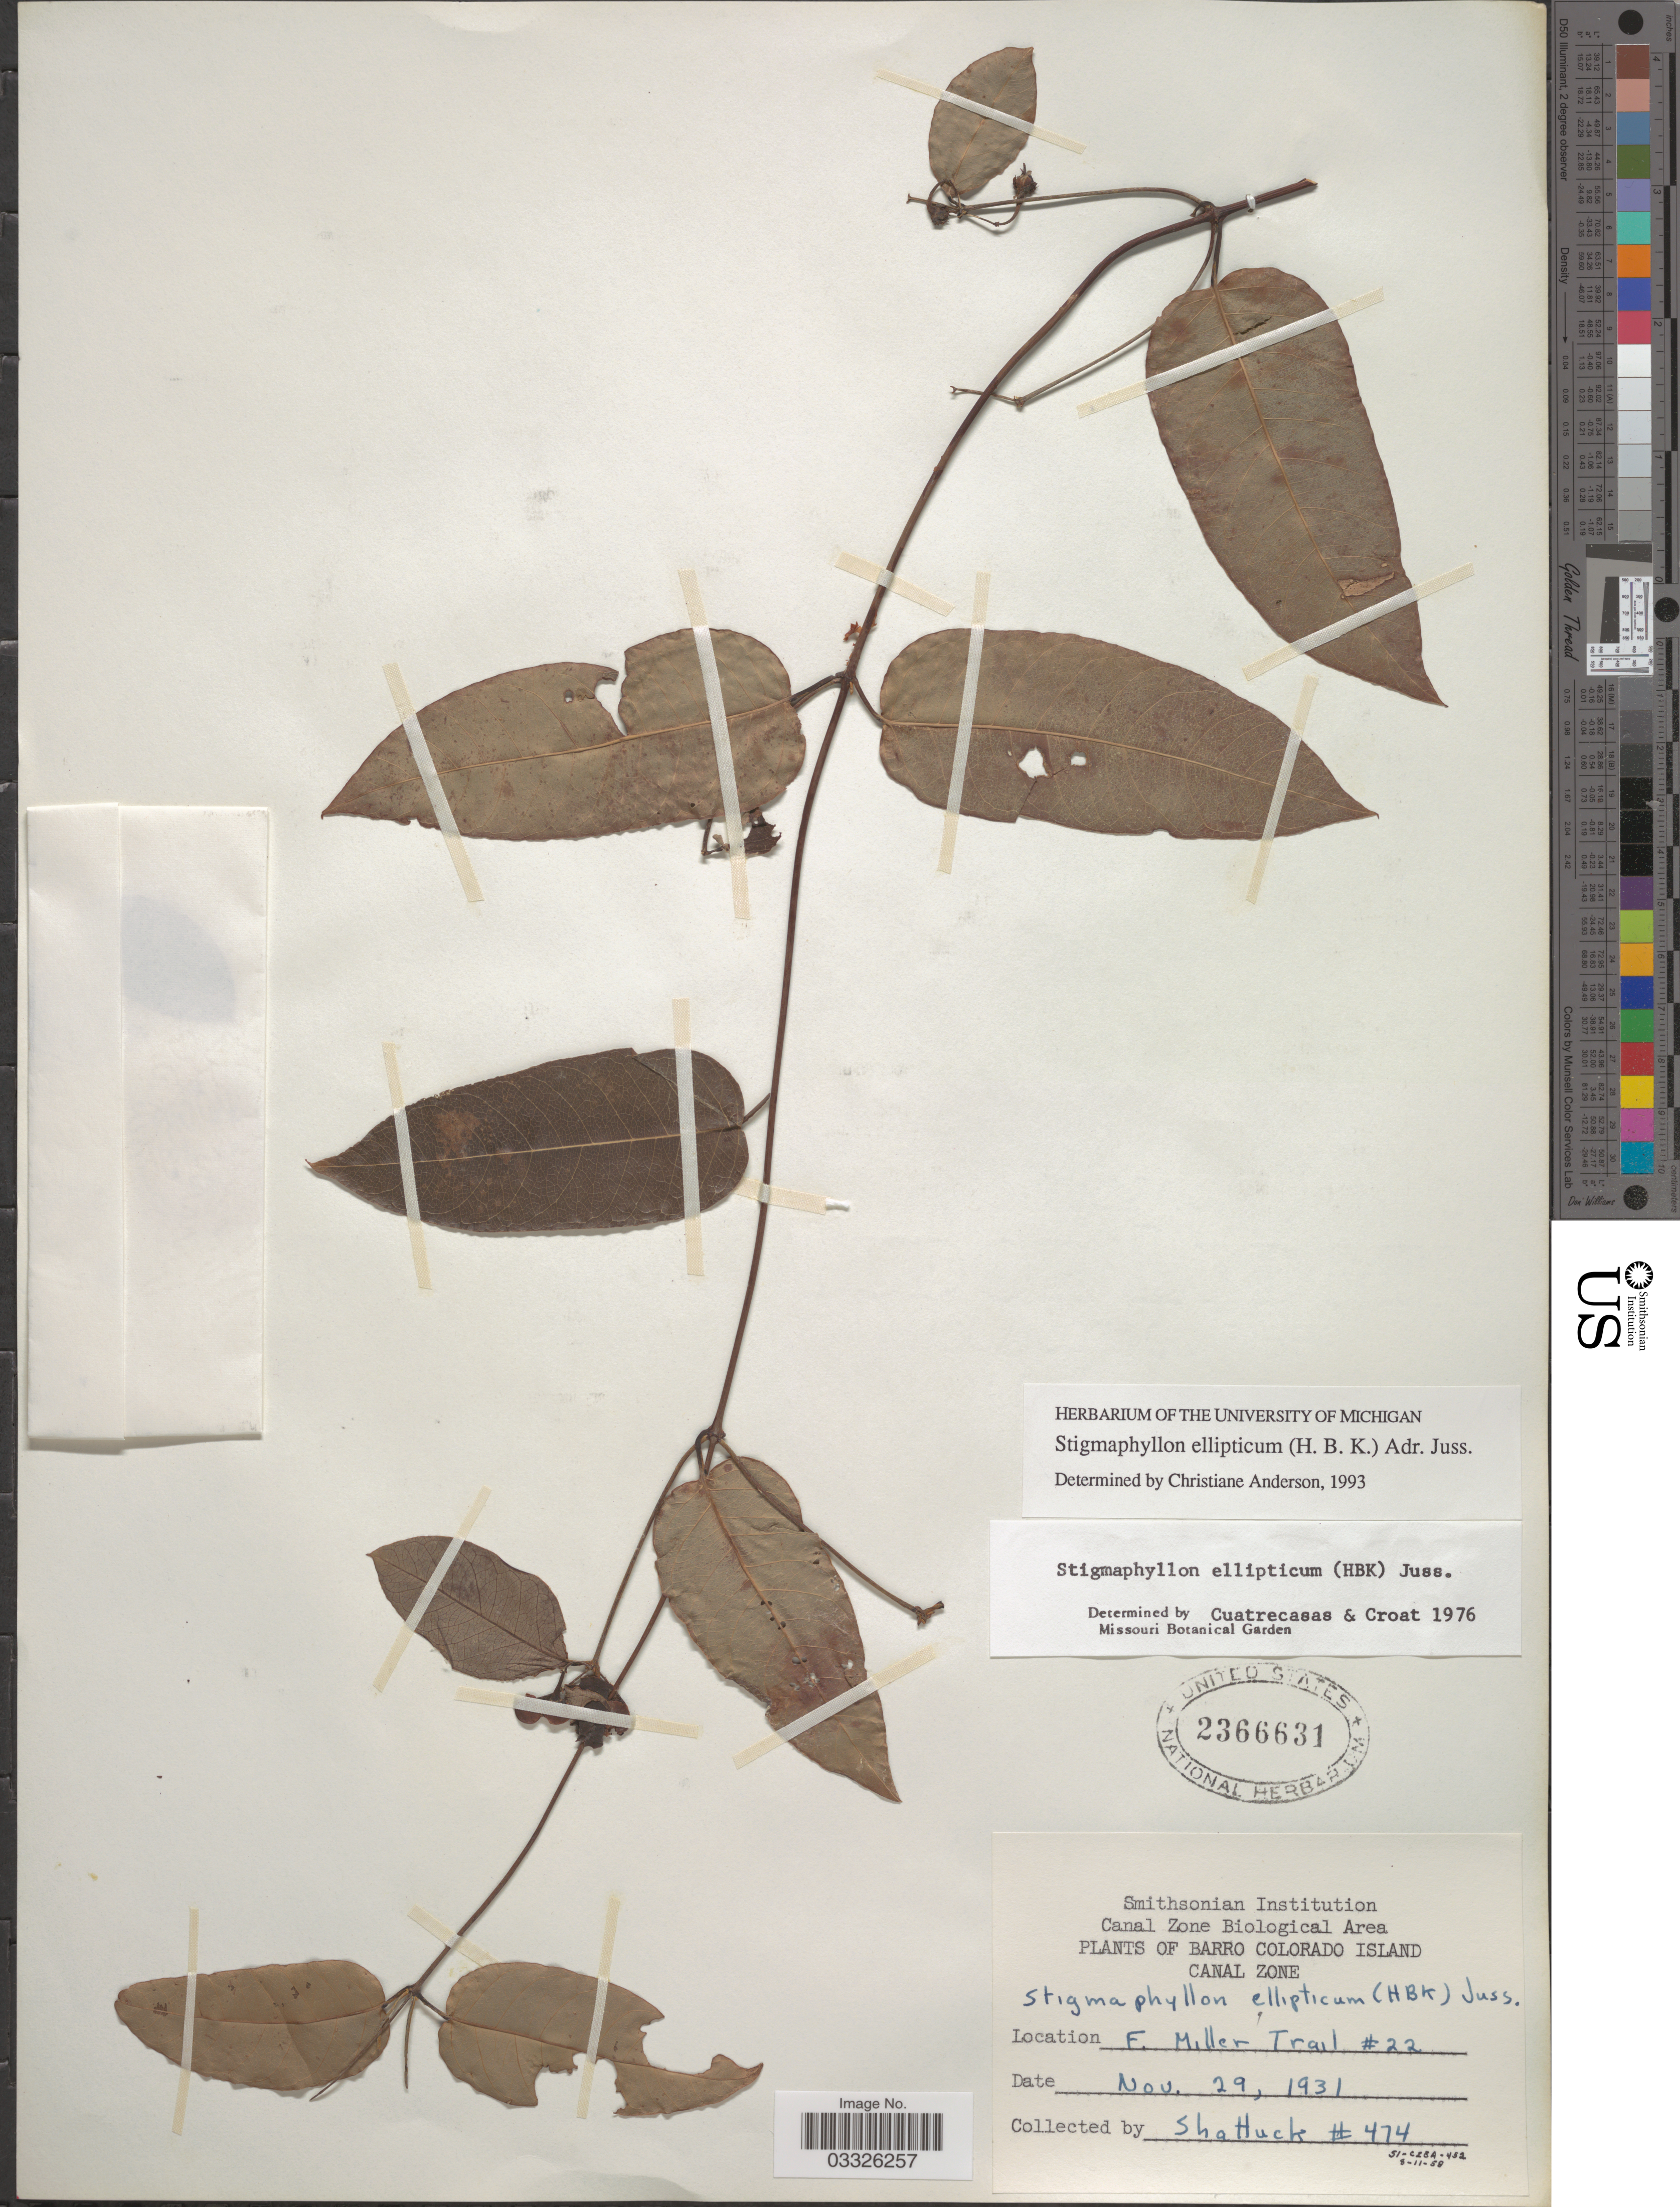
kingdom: Plantae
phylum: Tracheophyta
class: Magnoliopsida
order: Malpighiales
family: Malpighiaceae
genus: Stigmaphyllon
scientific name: Stigmaphyllon ellipticum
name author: (Kunth) A. Juss.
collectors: Shattuck, --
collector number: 474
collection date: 1931-11-29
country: Panama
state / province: Panamá Oeste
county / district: Canal Zone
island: Barro Colorado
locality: Barro Colorado Island. Canal Zone. F. Miller Trail # 22.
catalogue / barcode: US 2366631